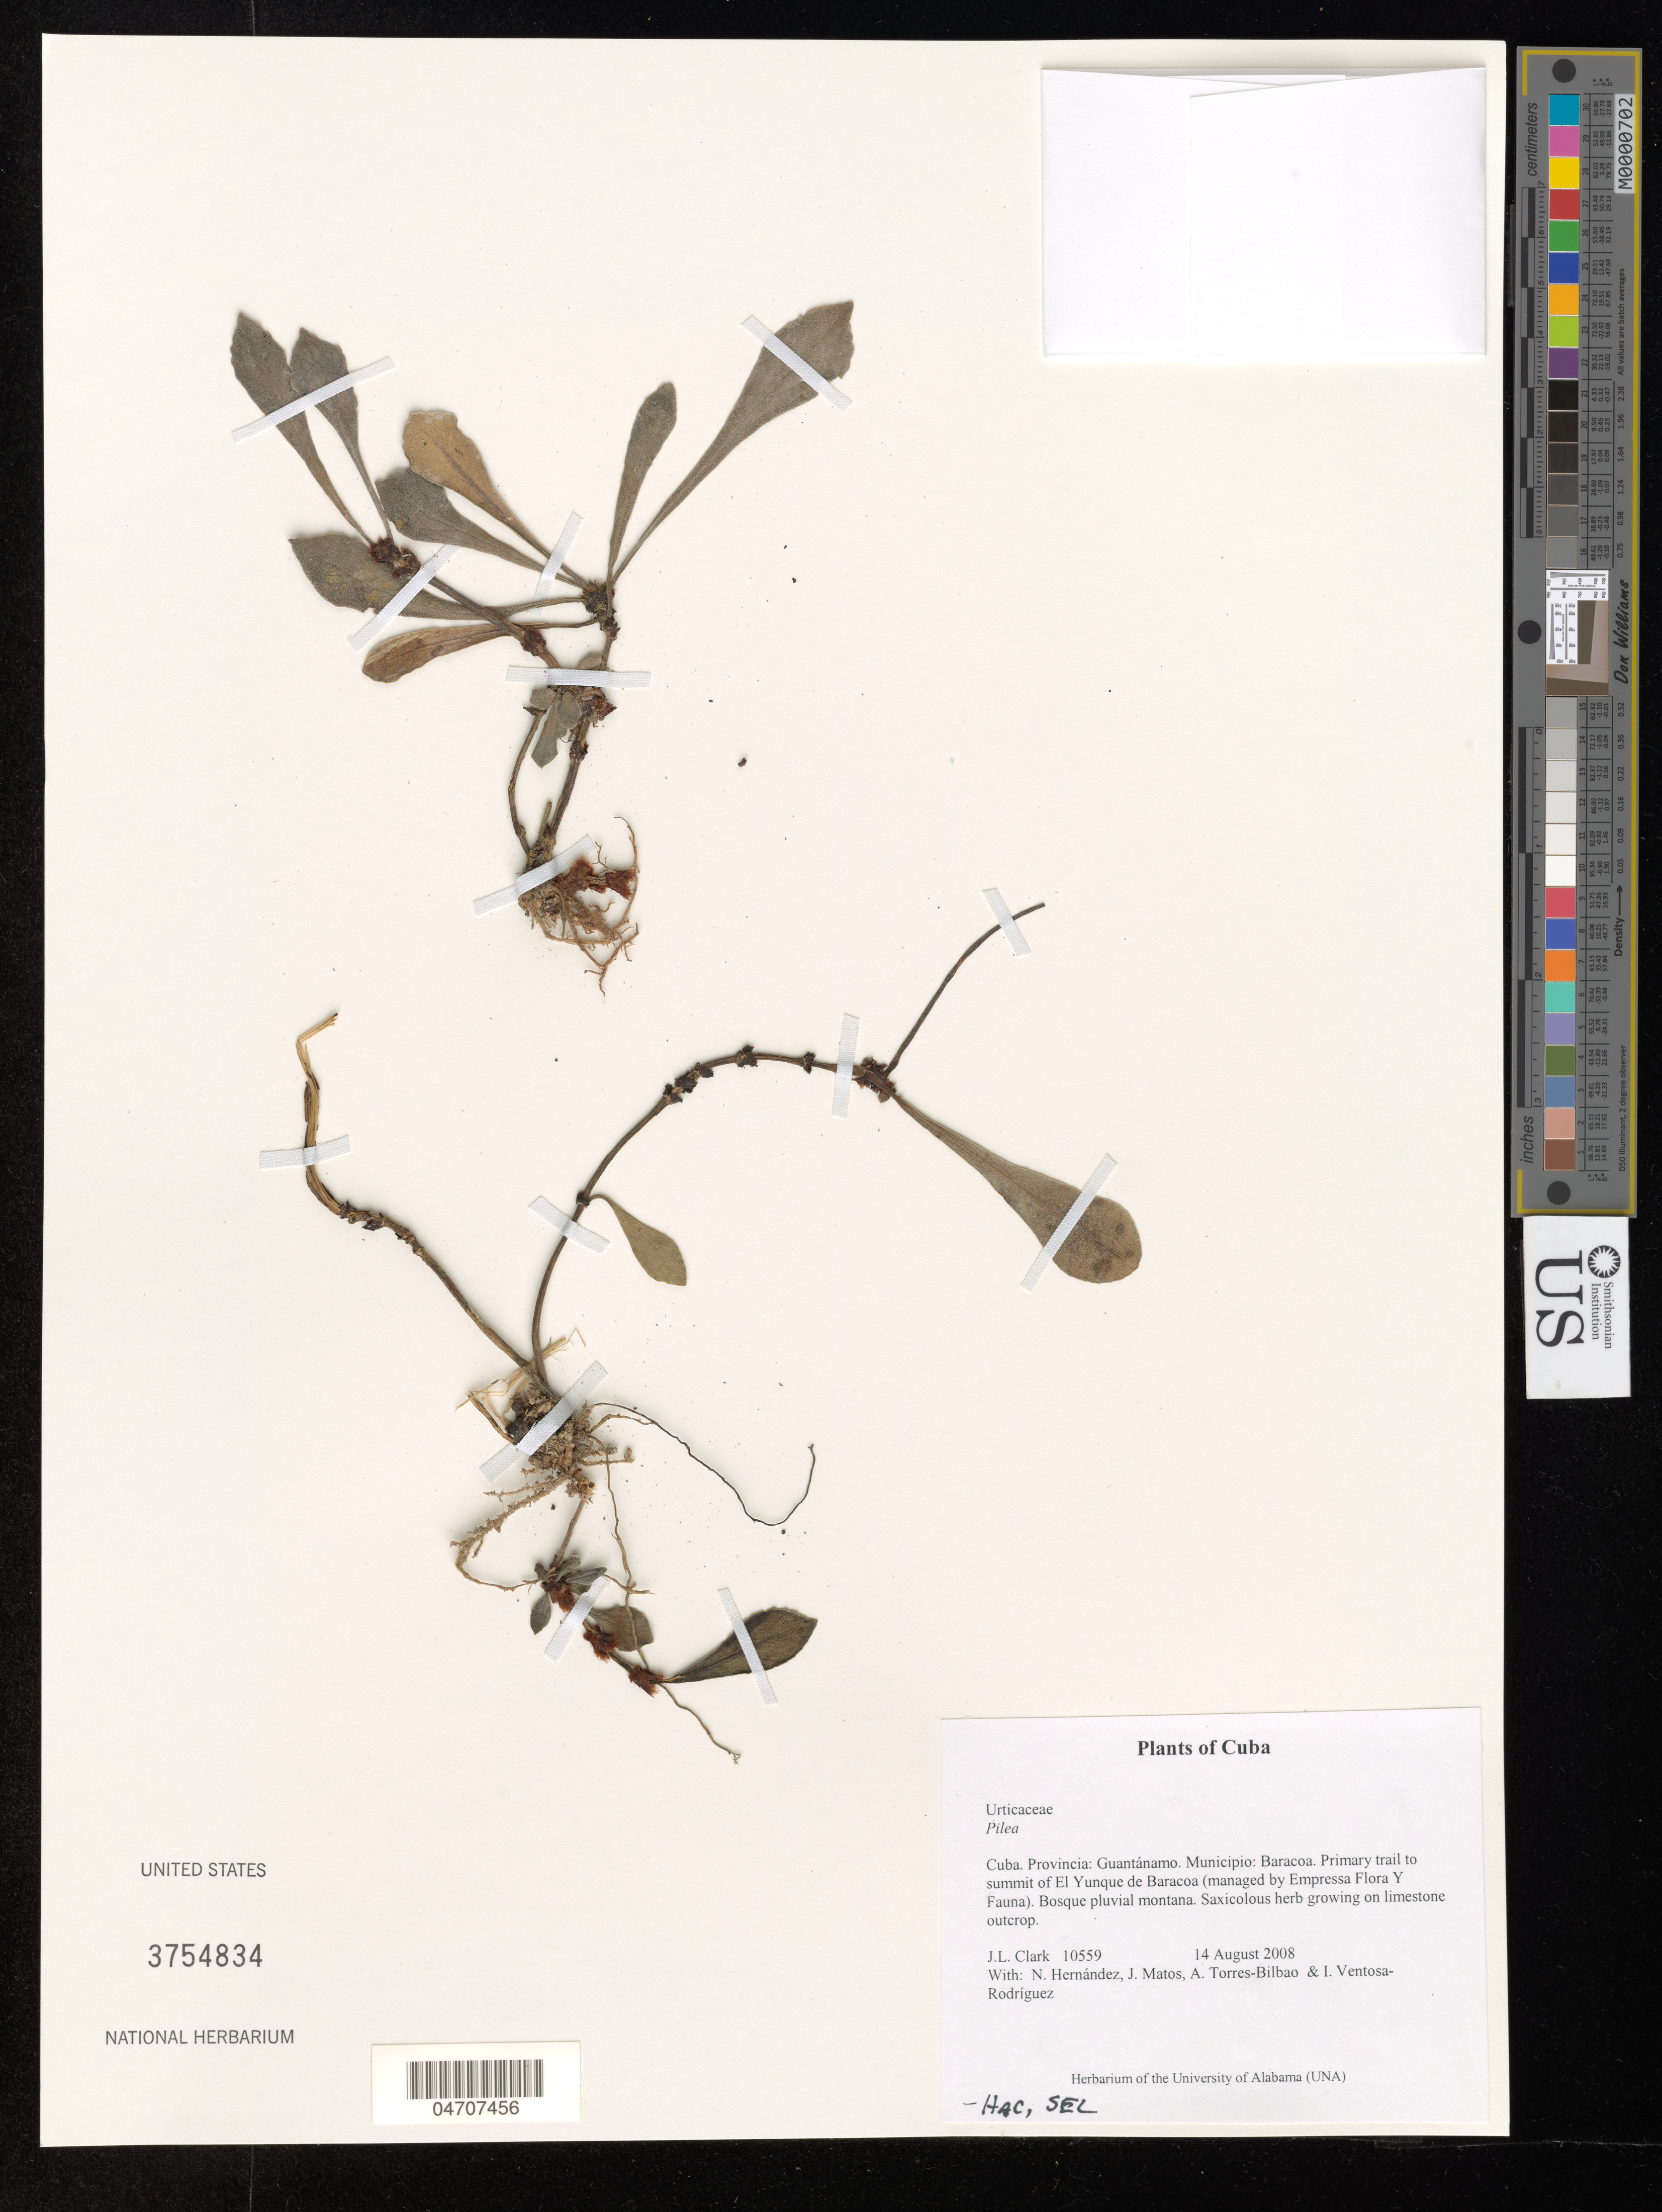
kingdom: Plantae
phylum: Tracheophyta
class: Magnoliopsida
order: Rosales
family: Urticaceae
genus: Pilea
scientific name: Pilea sp.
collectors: J. L. Clark, N. Hernandez, J. Matos & A. Torres-Bilbao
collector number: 10559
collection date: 2008-08-14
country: Cuba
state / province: Guantánamo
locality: Municipio: Baracoa. Primary trail to summit of El Yunque de Baracoa (managed by Empressa Flora Y Fauna).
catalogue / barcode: US 3754834